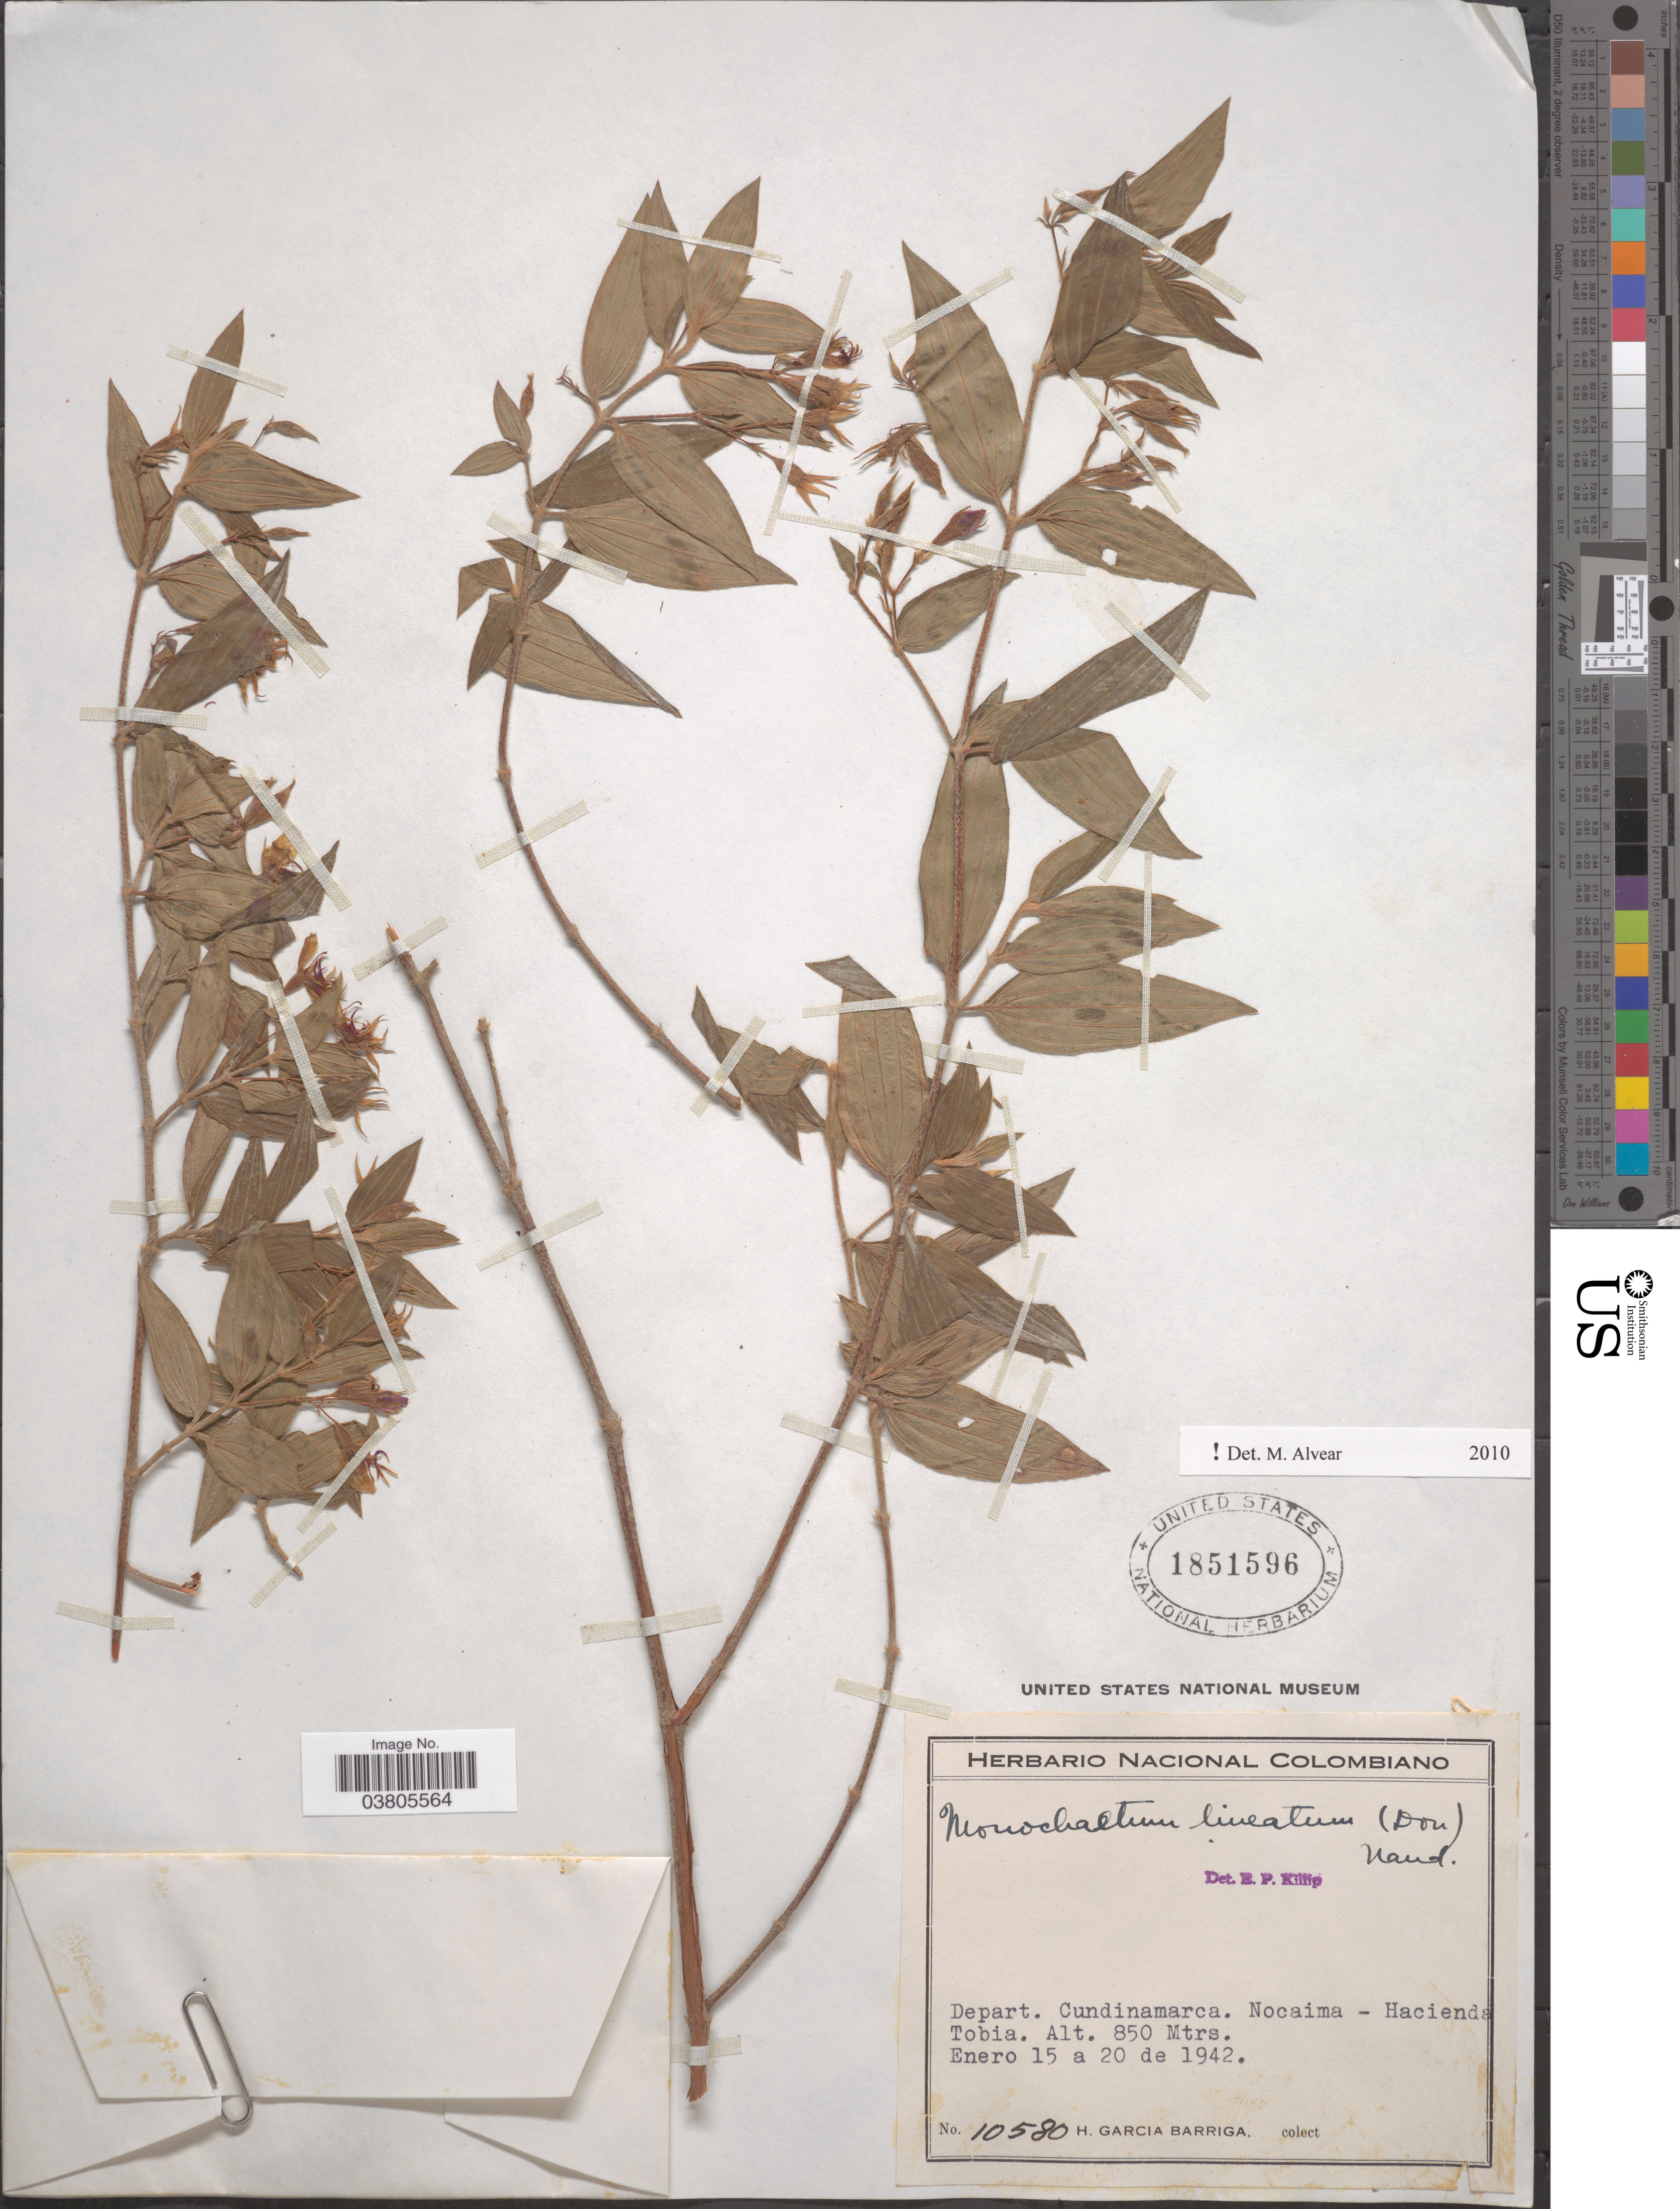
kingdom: Plantae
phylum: Tracheophyta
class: Magnoliopsida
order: Myrtales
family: Melastomataceae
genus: Monochaetum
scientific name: Monochaetum lineatum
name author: (D. Don) Naudin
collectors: H. García Barriga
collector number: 10580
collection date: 1942-01-15/1942-01-20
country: Colombia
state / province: Cundinamarca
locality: Depart. Cundinamarca. Nocaima - Hacienda Tobia.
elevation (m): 850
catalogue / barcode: US 1851596